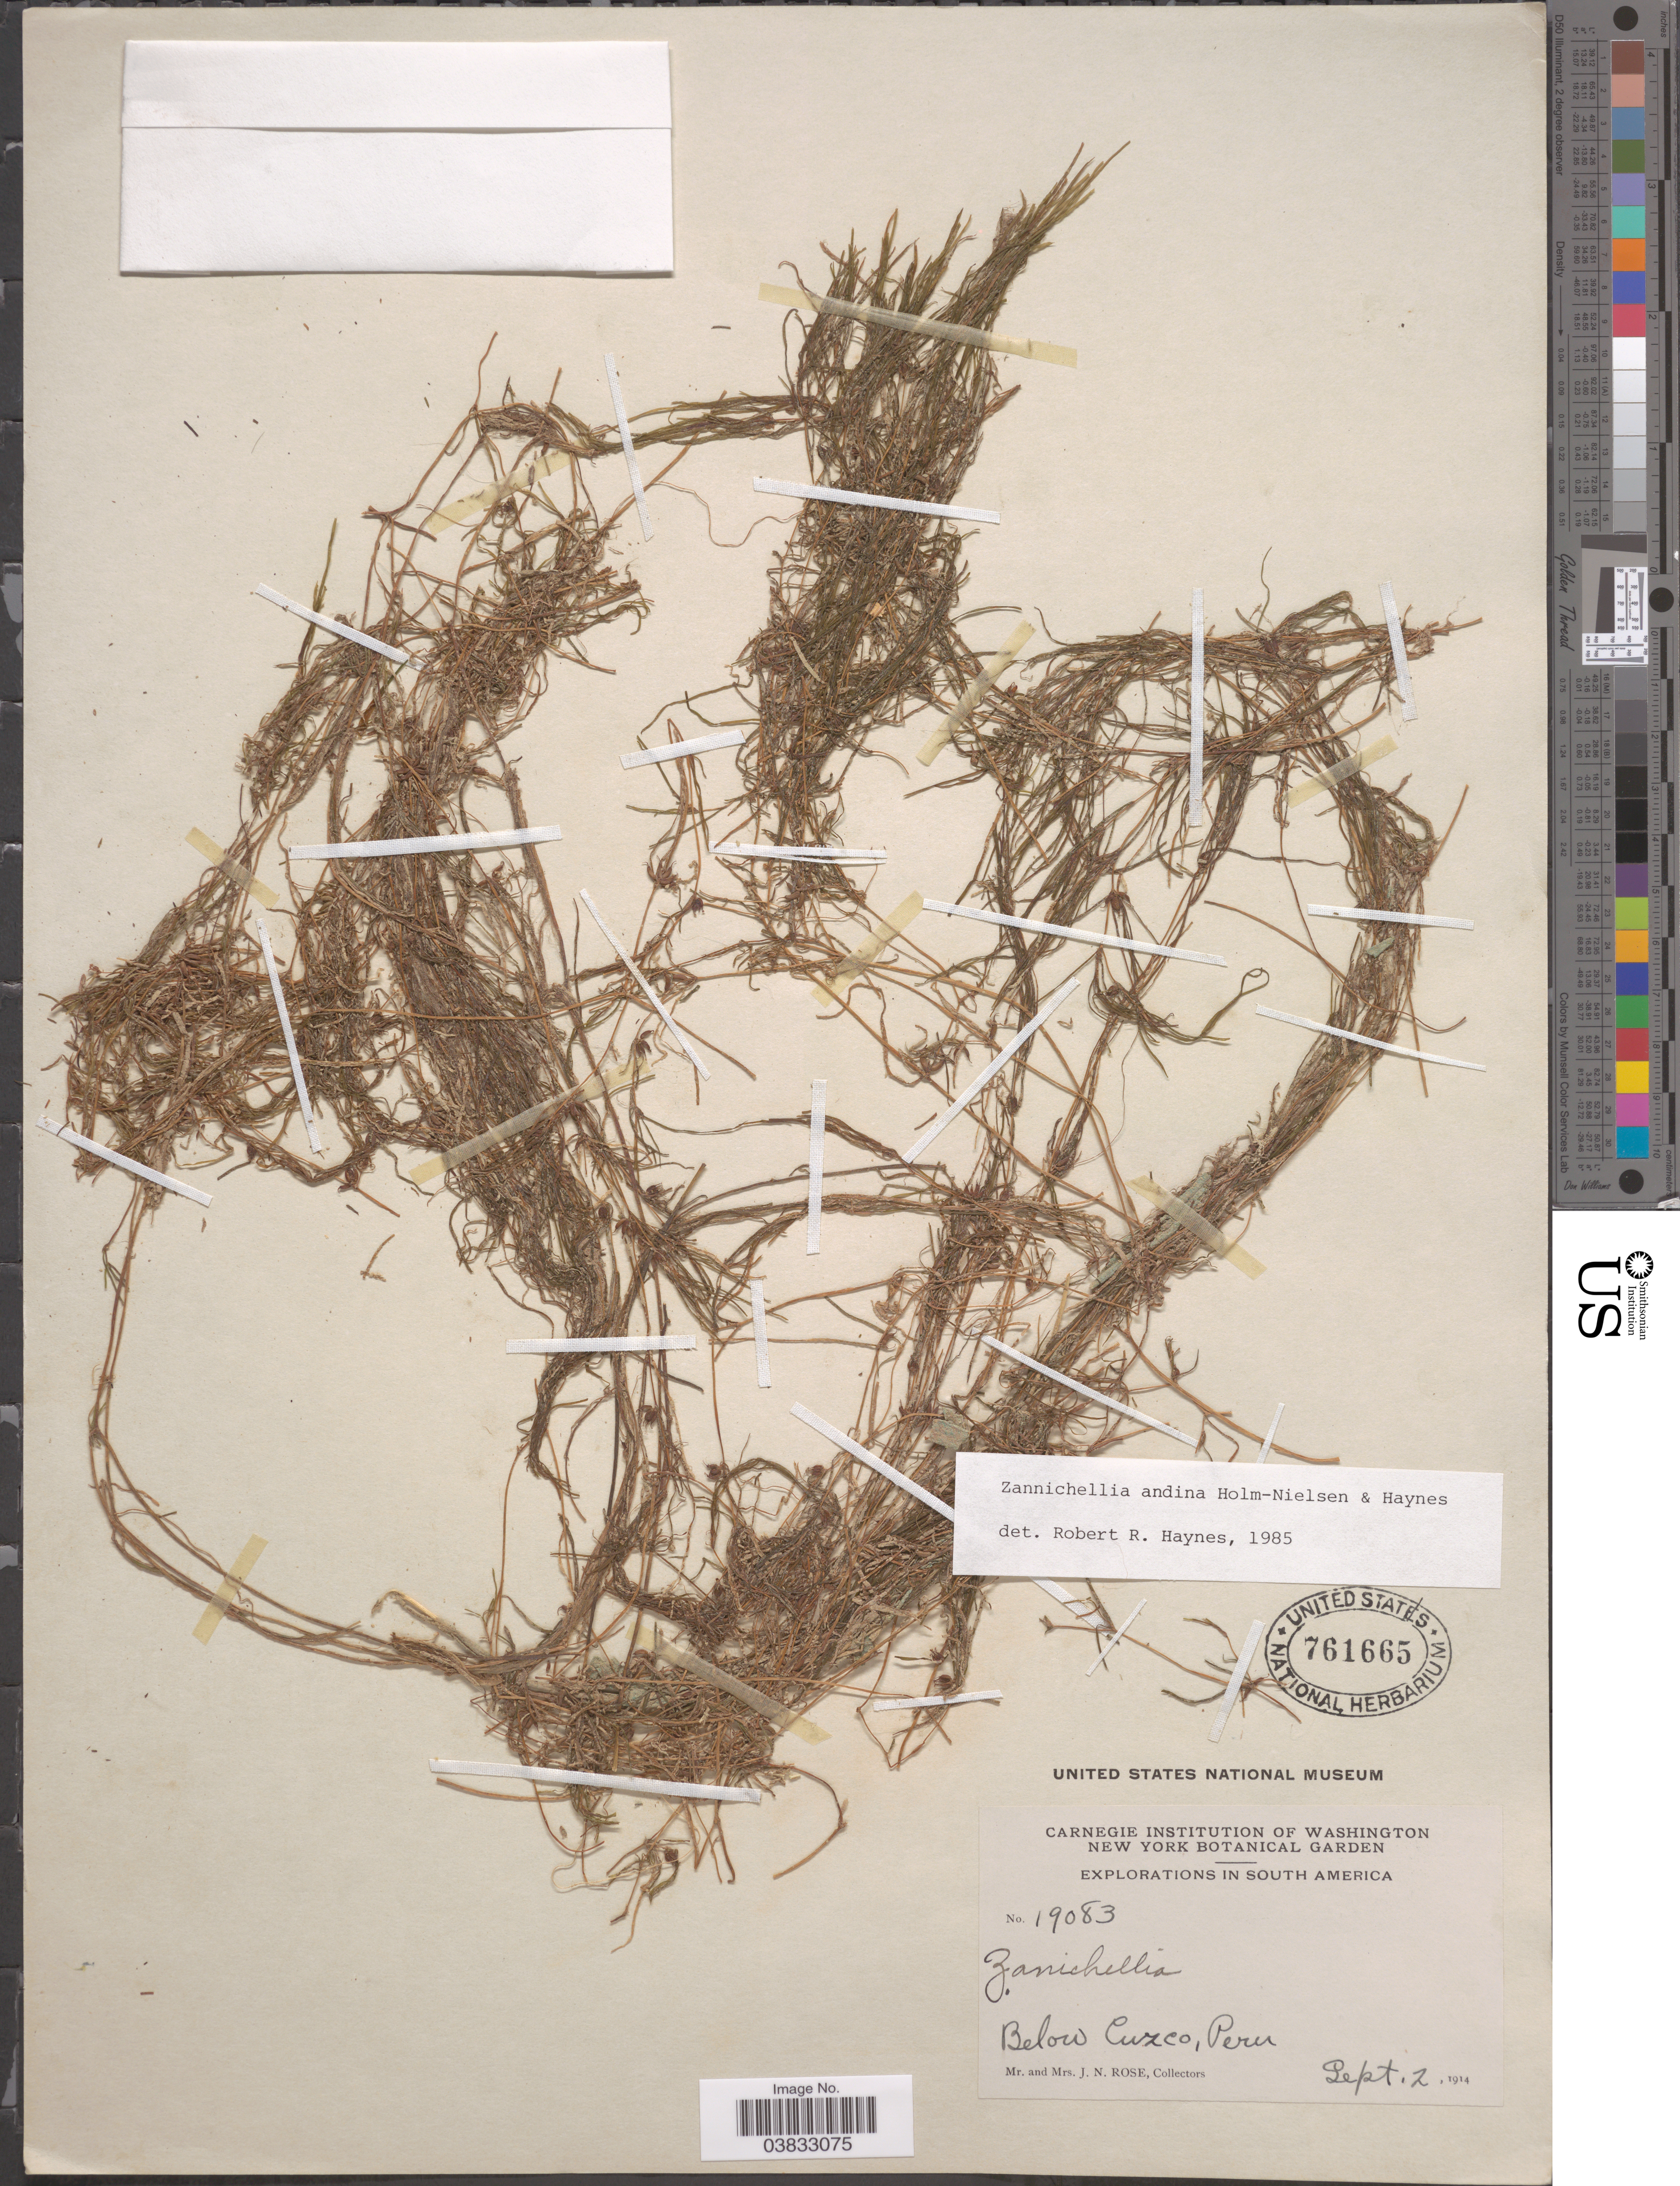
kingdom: Plantae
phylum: Tracheophyta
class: Liliopsida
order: Alismatales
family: Potamogetonaceae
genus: Zannichellia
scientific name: Zannichellia andina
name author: Holm-Niels. & R.R. Haynes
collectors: J. N. Rose & L. B. Rose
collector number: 19083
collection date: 1914-09-02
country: Peru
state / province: Cusco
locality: Below Cuzco.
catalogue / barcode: US 761665